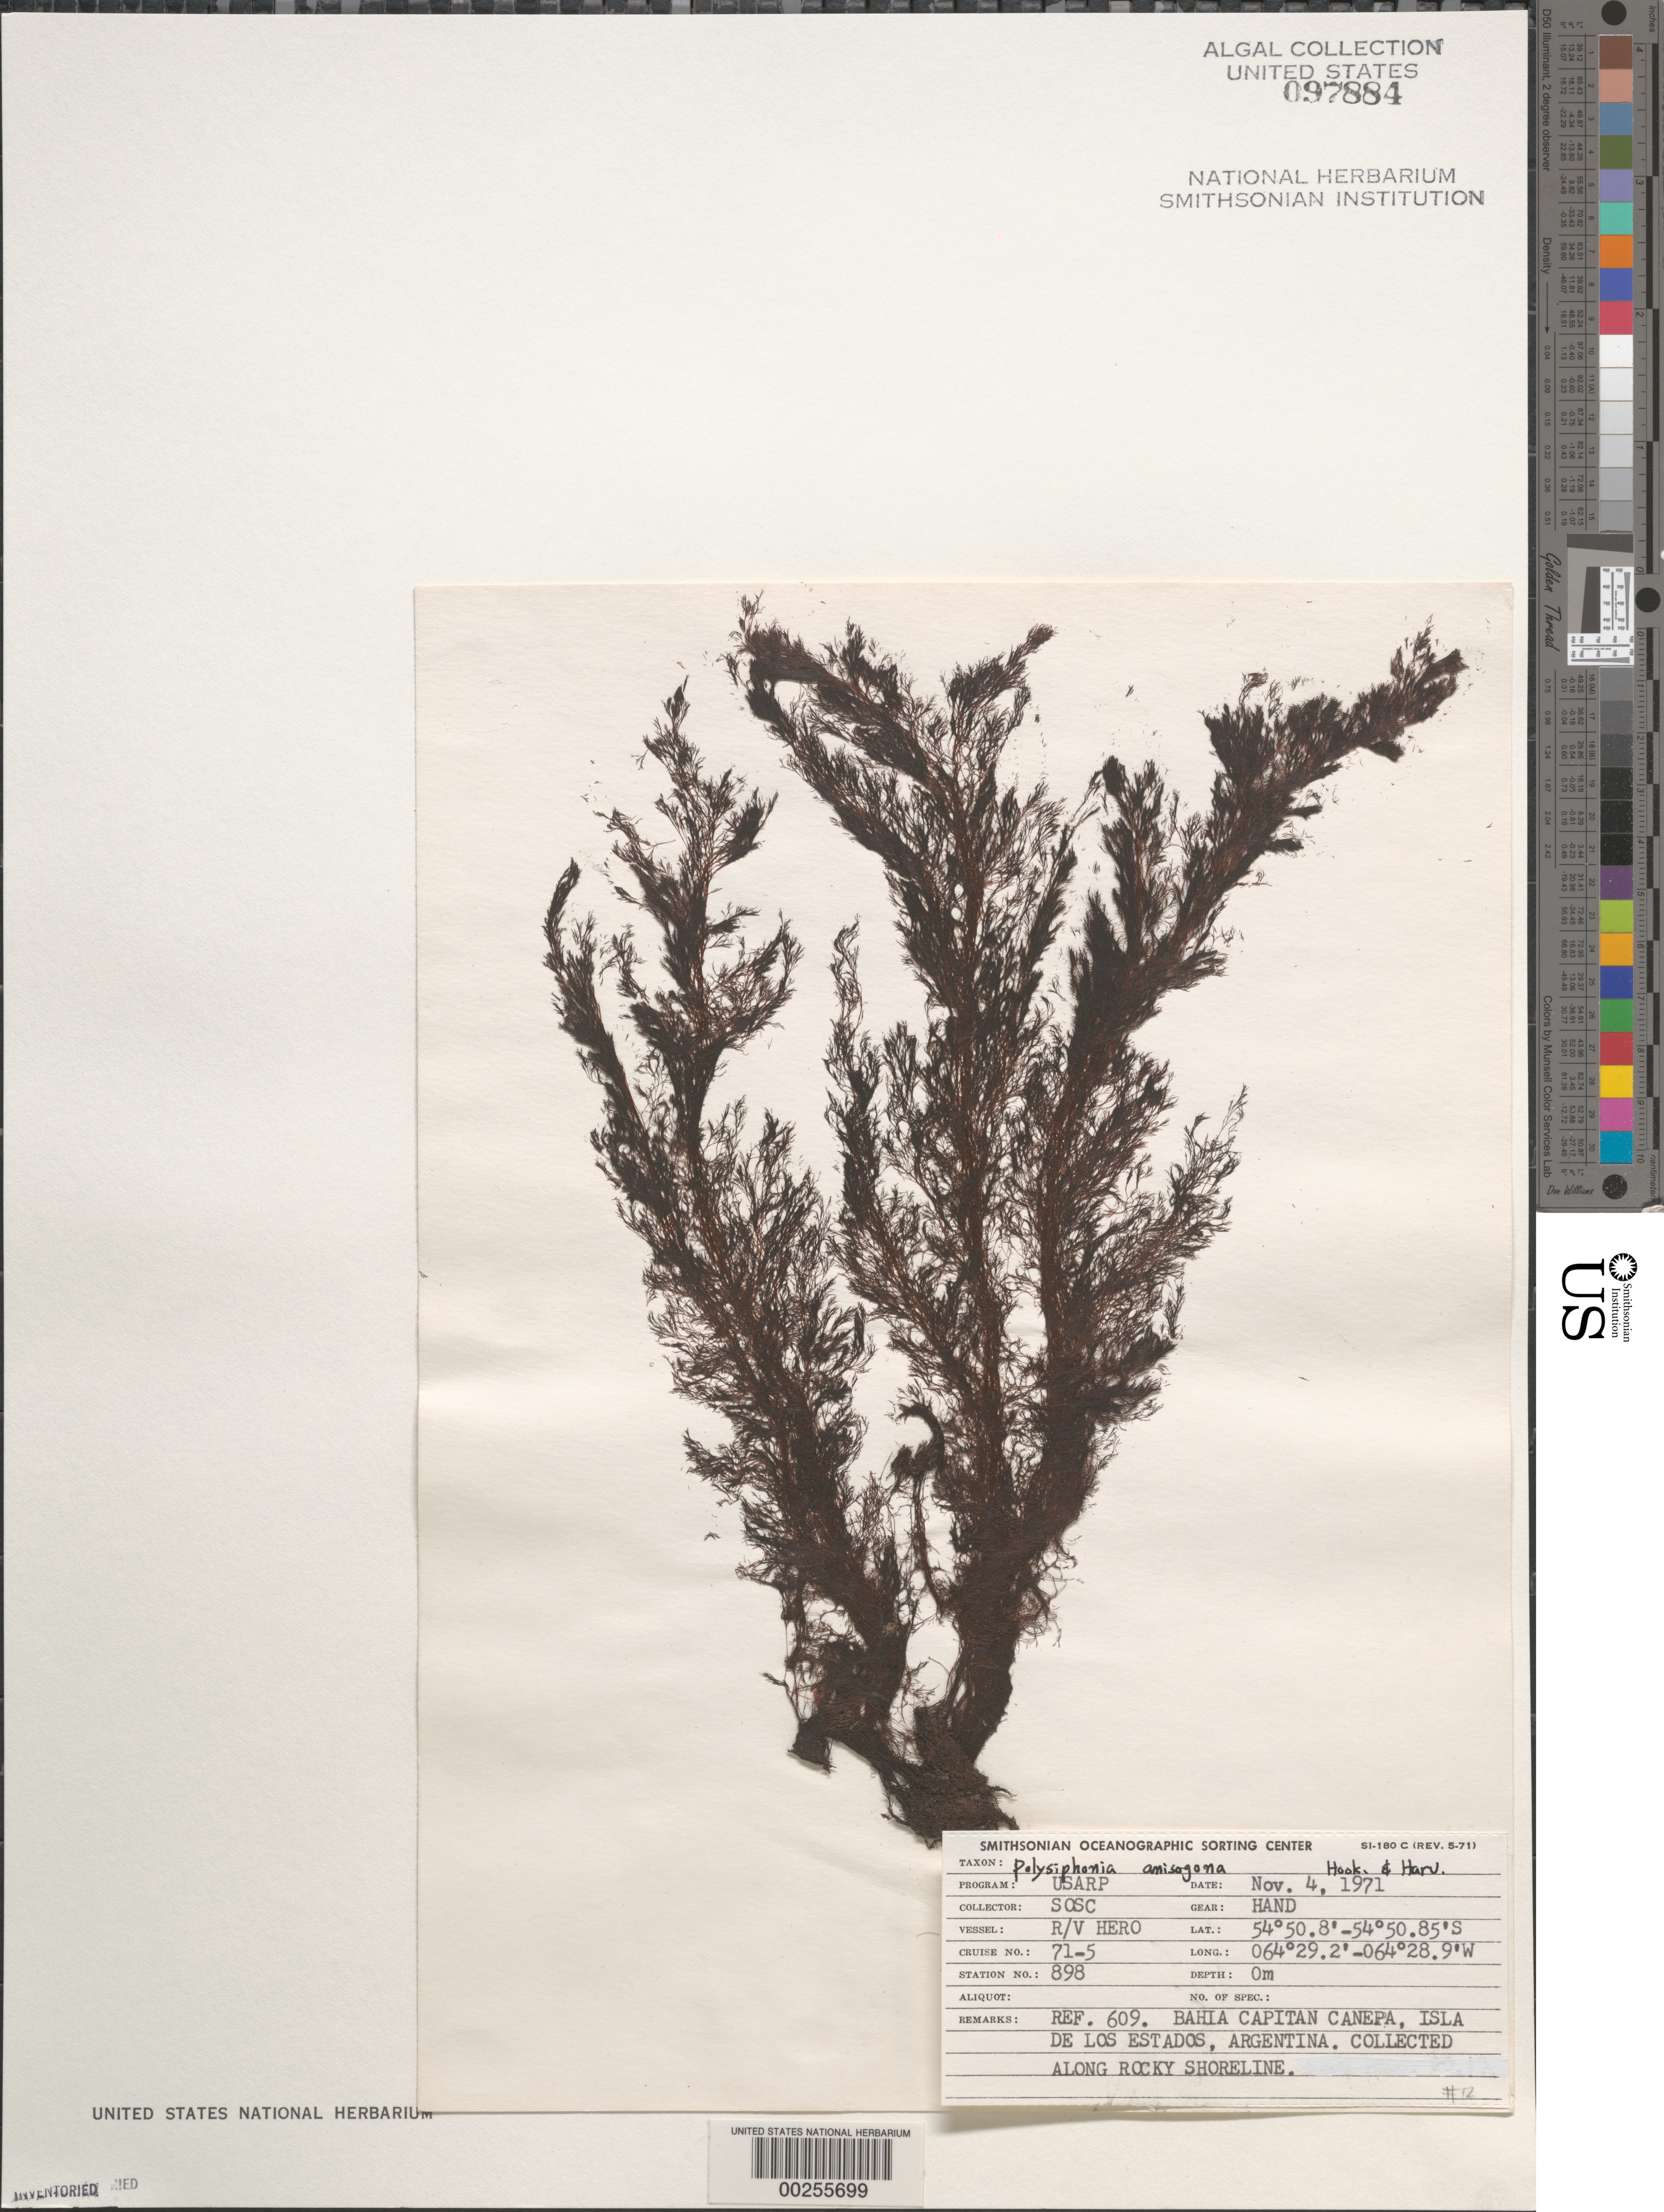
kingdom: Plantae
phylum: Rhodophyta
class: Florideophyceae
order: Ceramiales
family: Rhodomelaceae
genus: Polysiphonia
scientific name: Polysiphonia anisogona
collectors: SOSC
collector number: Station 898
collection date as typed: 04 Nov 1971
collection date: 1971-11-04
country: Argentina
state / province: Tierra del Fuego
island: Isla de los Estados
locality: Bahia Capitan Canepa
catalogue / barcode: US 97884